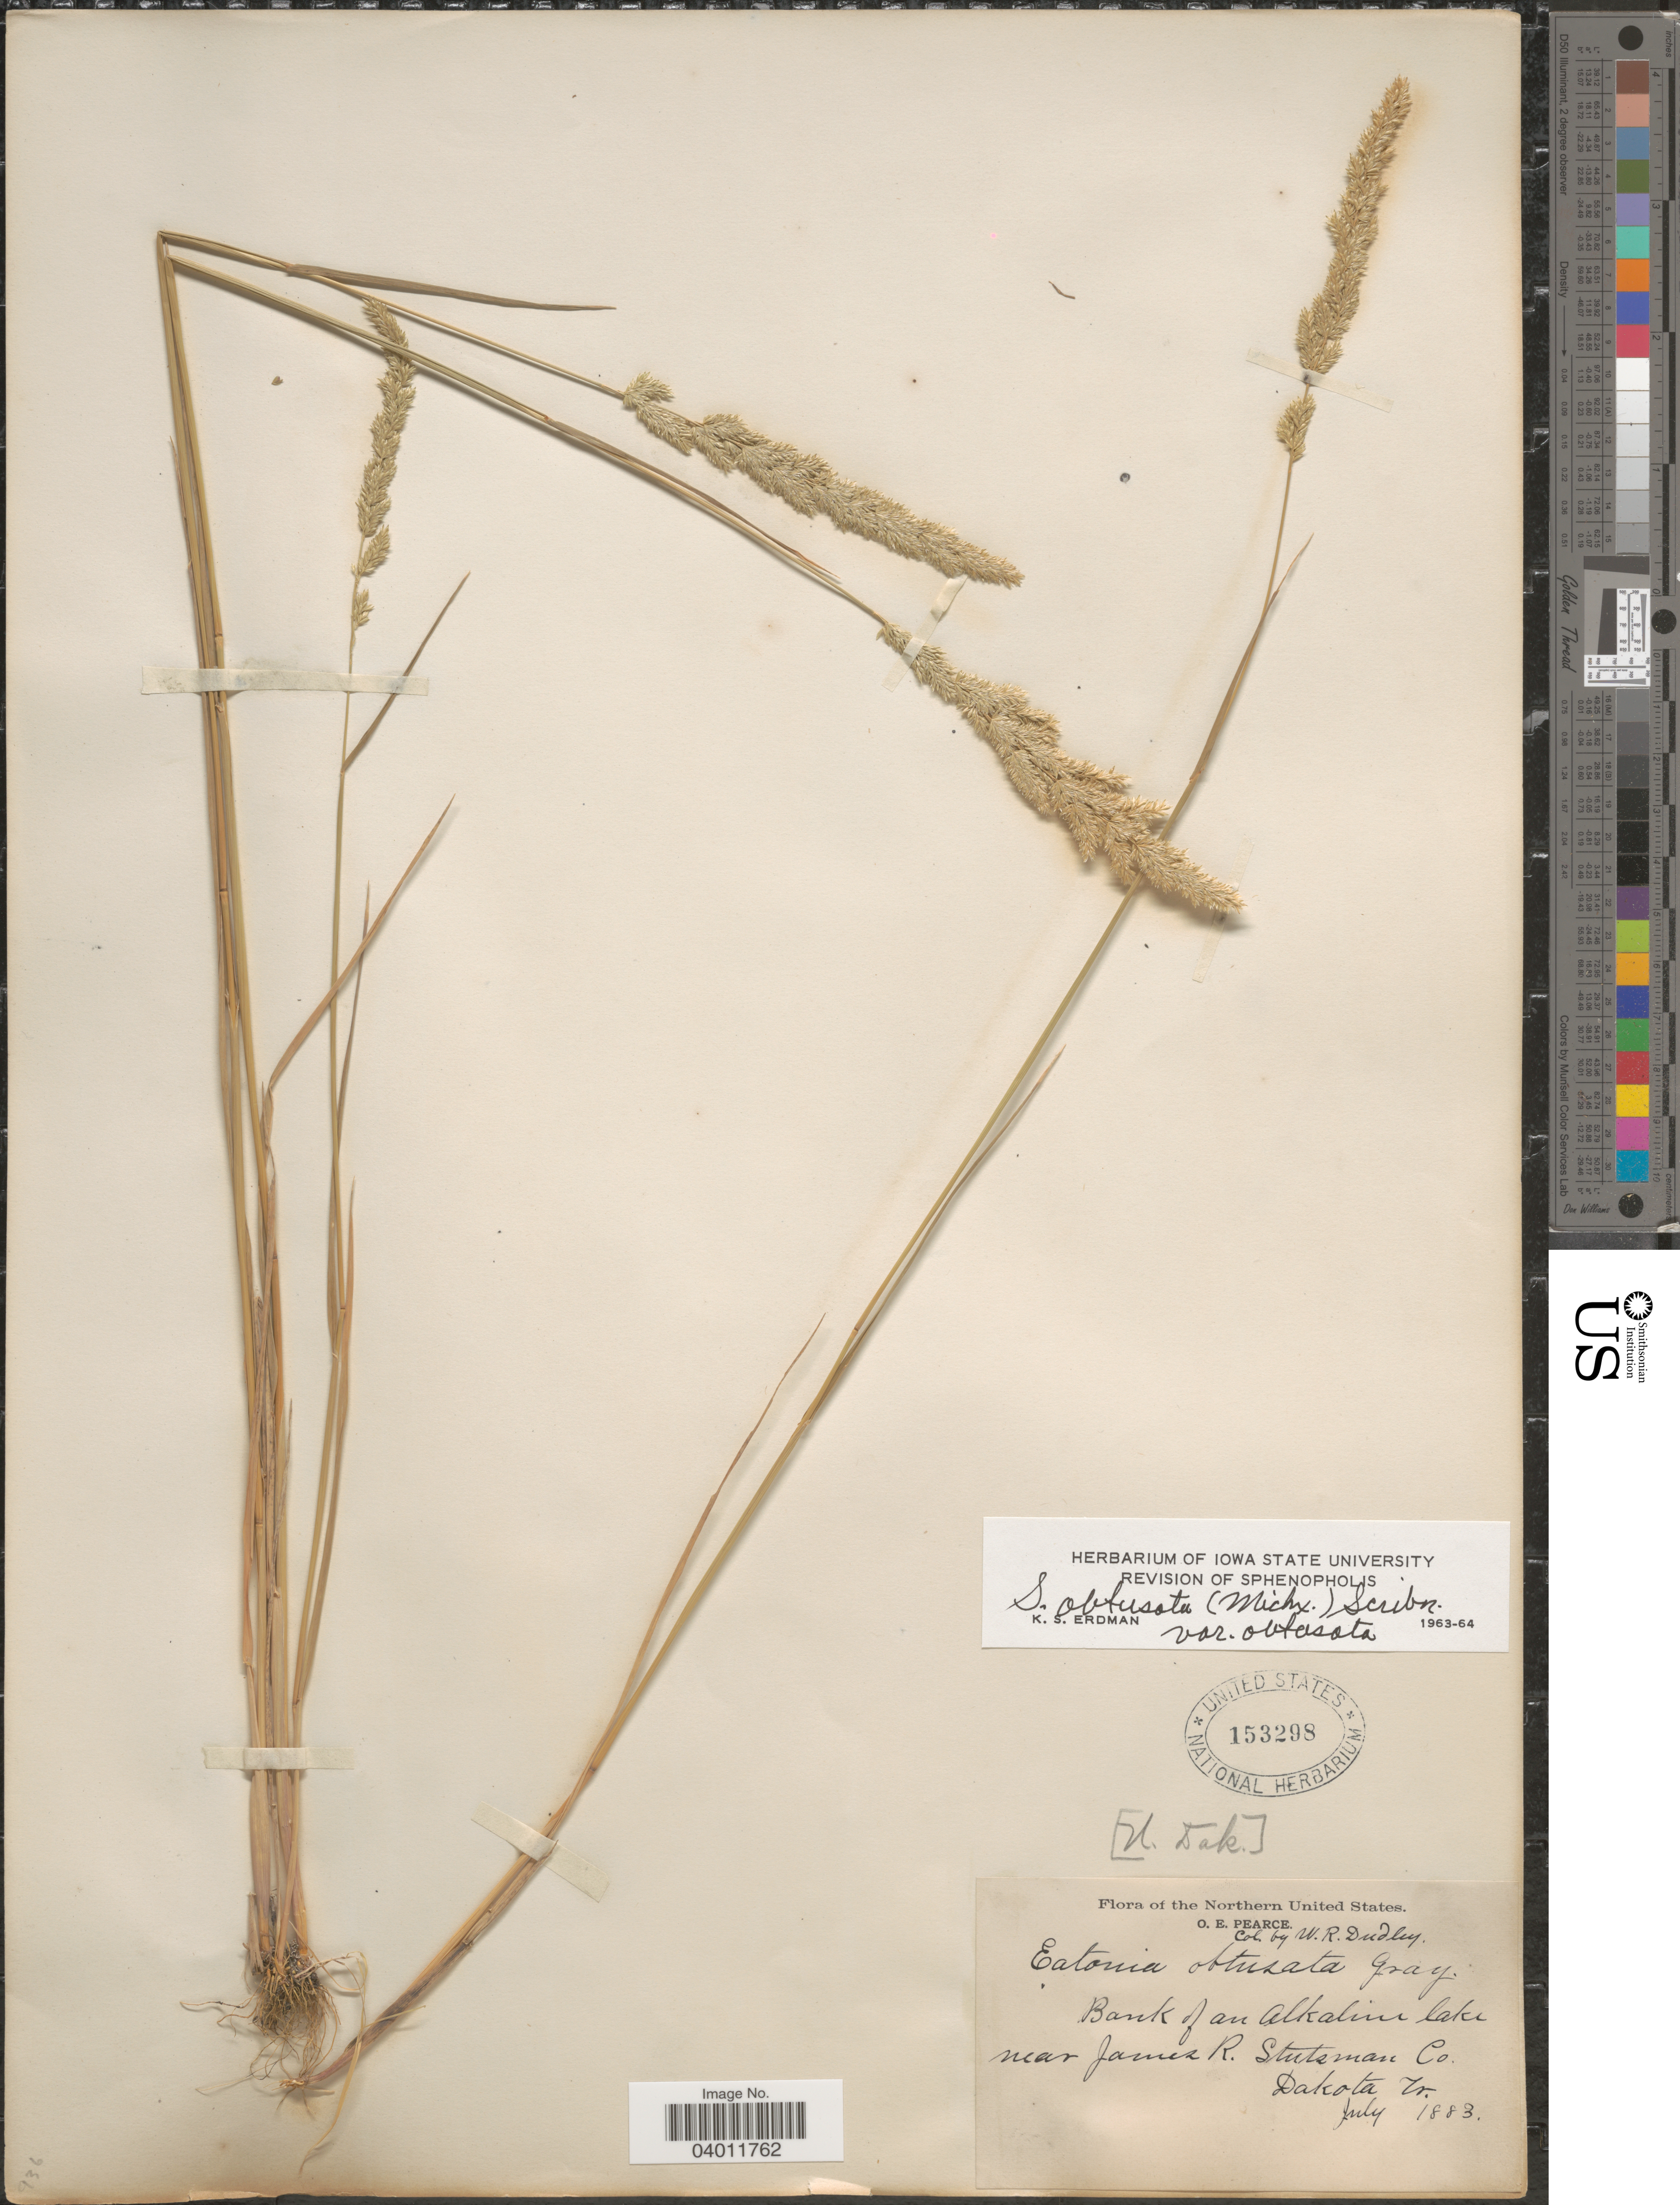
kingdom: Plantae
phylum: Tracheophyta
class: Liliopsida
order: Poales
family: Poaceae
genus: Sphenopholis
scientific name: Sphenopholis obtusata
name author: (Michx.) Scribn.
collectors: W. Dudley & O. E. Pearce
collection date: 1883-07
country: United States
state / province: North Dakota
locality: Northern United States. Bank of an Alkaline lake near James R. Stutsman Co. Dakota Cr.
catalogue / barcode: US 153298